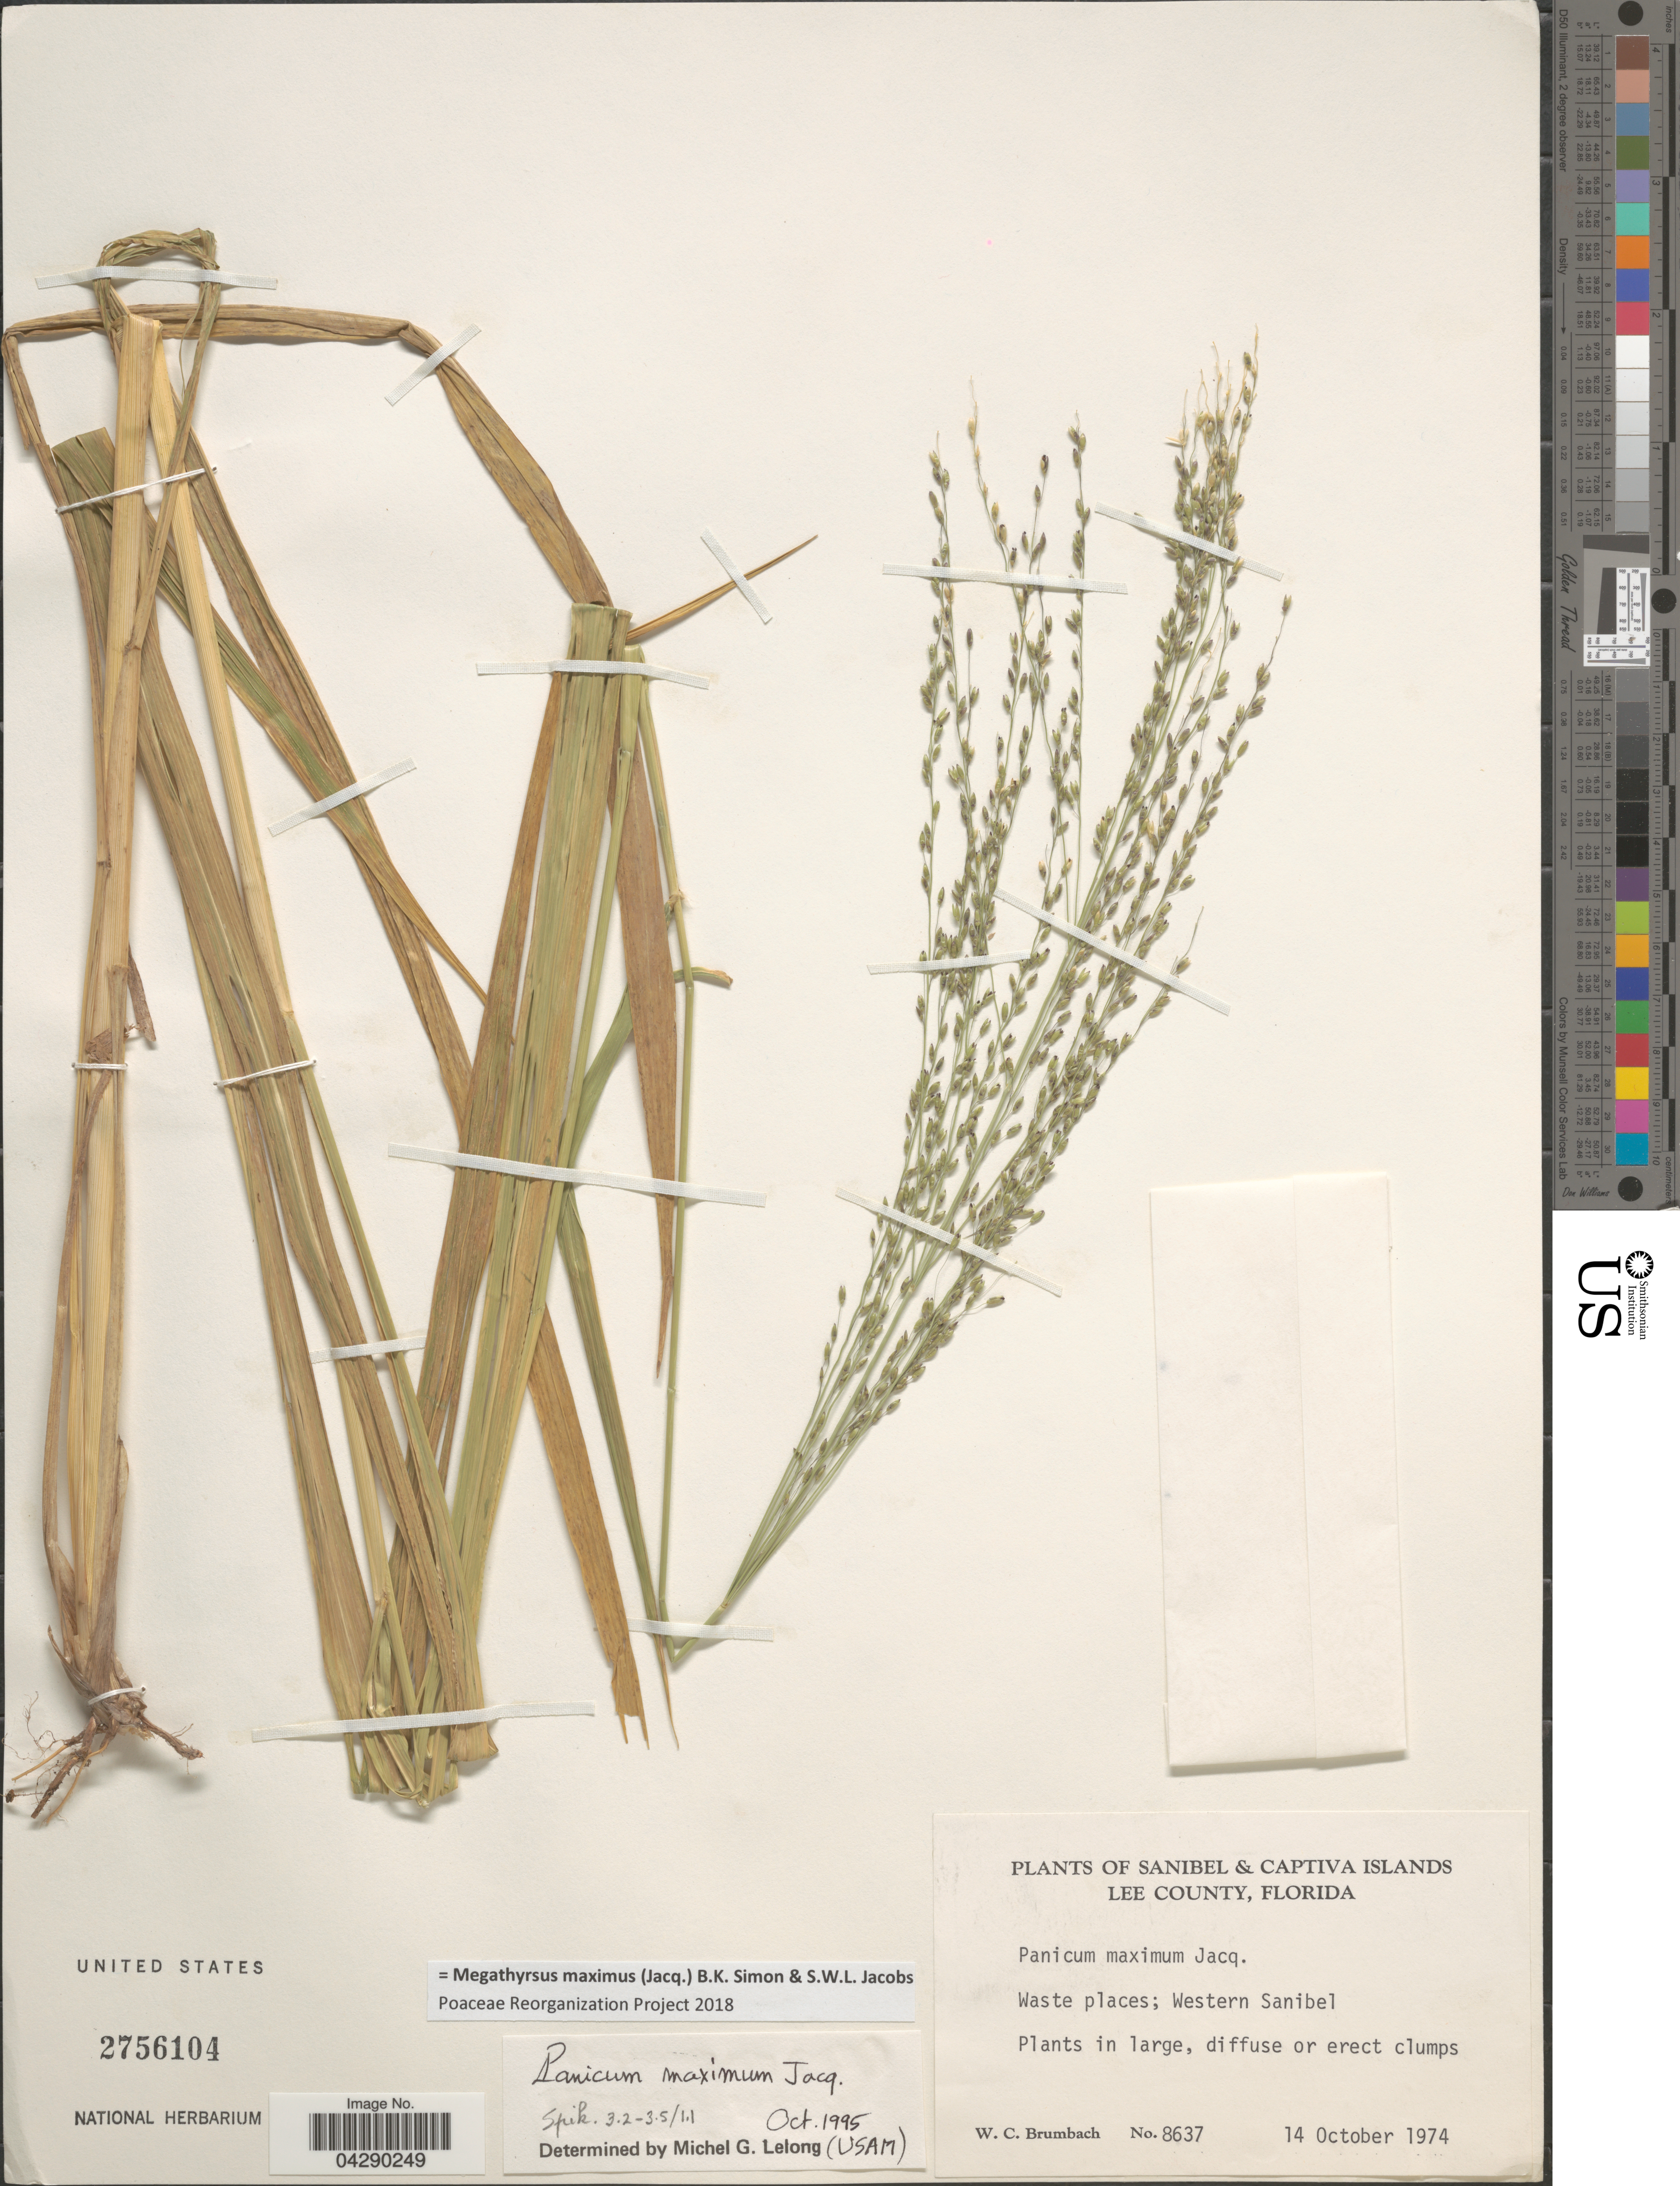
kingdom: Plantae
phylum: Tracheophyta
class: Liliopsida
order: Poales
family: Poaceae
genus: Megathyrsus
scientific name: Megathyrsus maximus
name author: (Jacq.) B.K. Simon & S.W.L. Jacobs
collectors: W. C. Brumbach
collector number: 8637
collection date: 1974-10-14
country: United States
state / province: Florida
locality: Sanibel & Captiva Islands. Lee County. Waste places; Western Sanibel.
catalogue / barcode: US 2756104